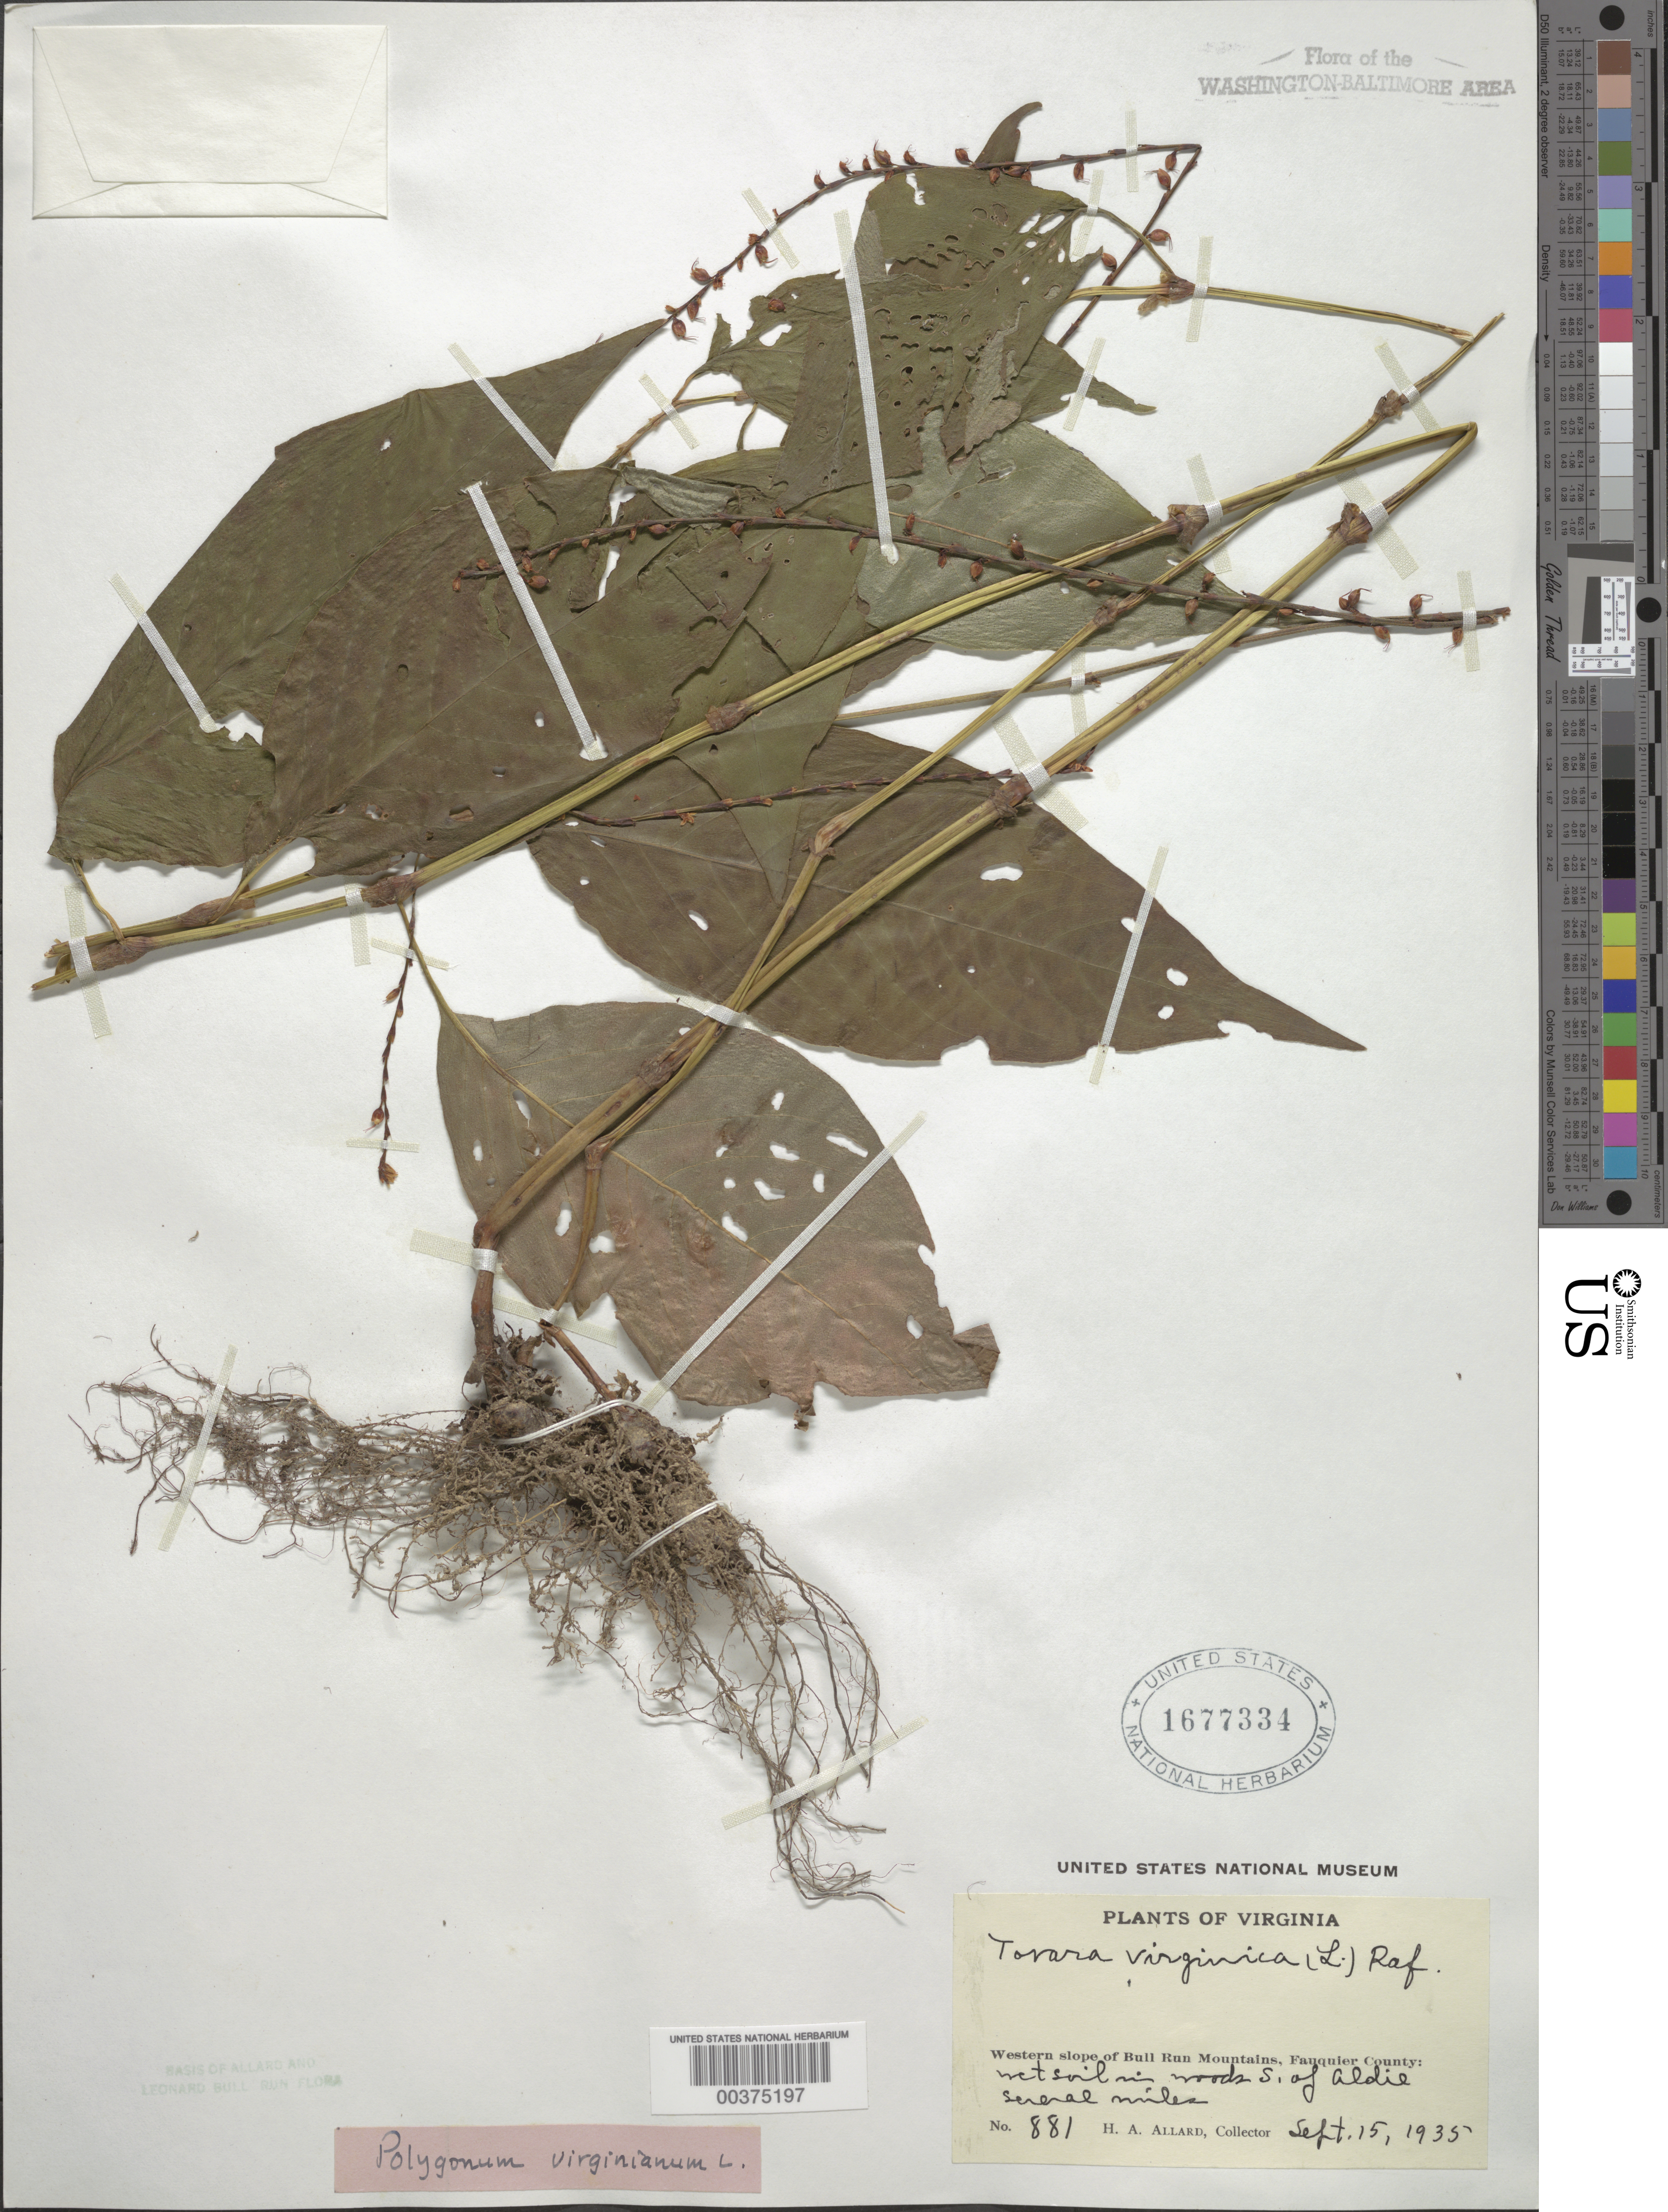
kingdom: Plantae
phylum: Tracheophyta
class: Magnoliopsida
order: Caryophyllales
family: Polygonaceae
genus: Persicaria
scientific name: Persicaria virginiana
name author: (L.) Gaertn.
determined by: Atha, D. E.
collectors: H. A. Allard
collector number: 881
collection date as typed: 15 Sep 1935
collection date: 1935-09-15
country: United States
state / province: Virginia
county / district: Fauquier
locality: South of Aldie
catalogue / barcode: US 1677334